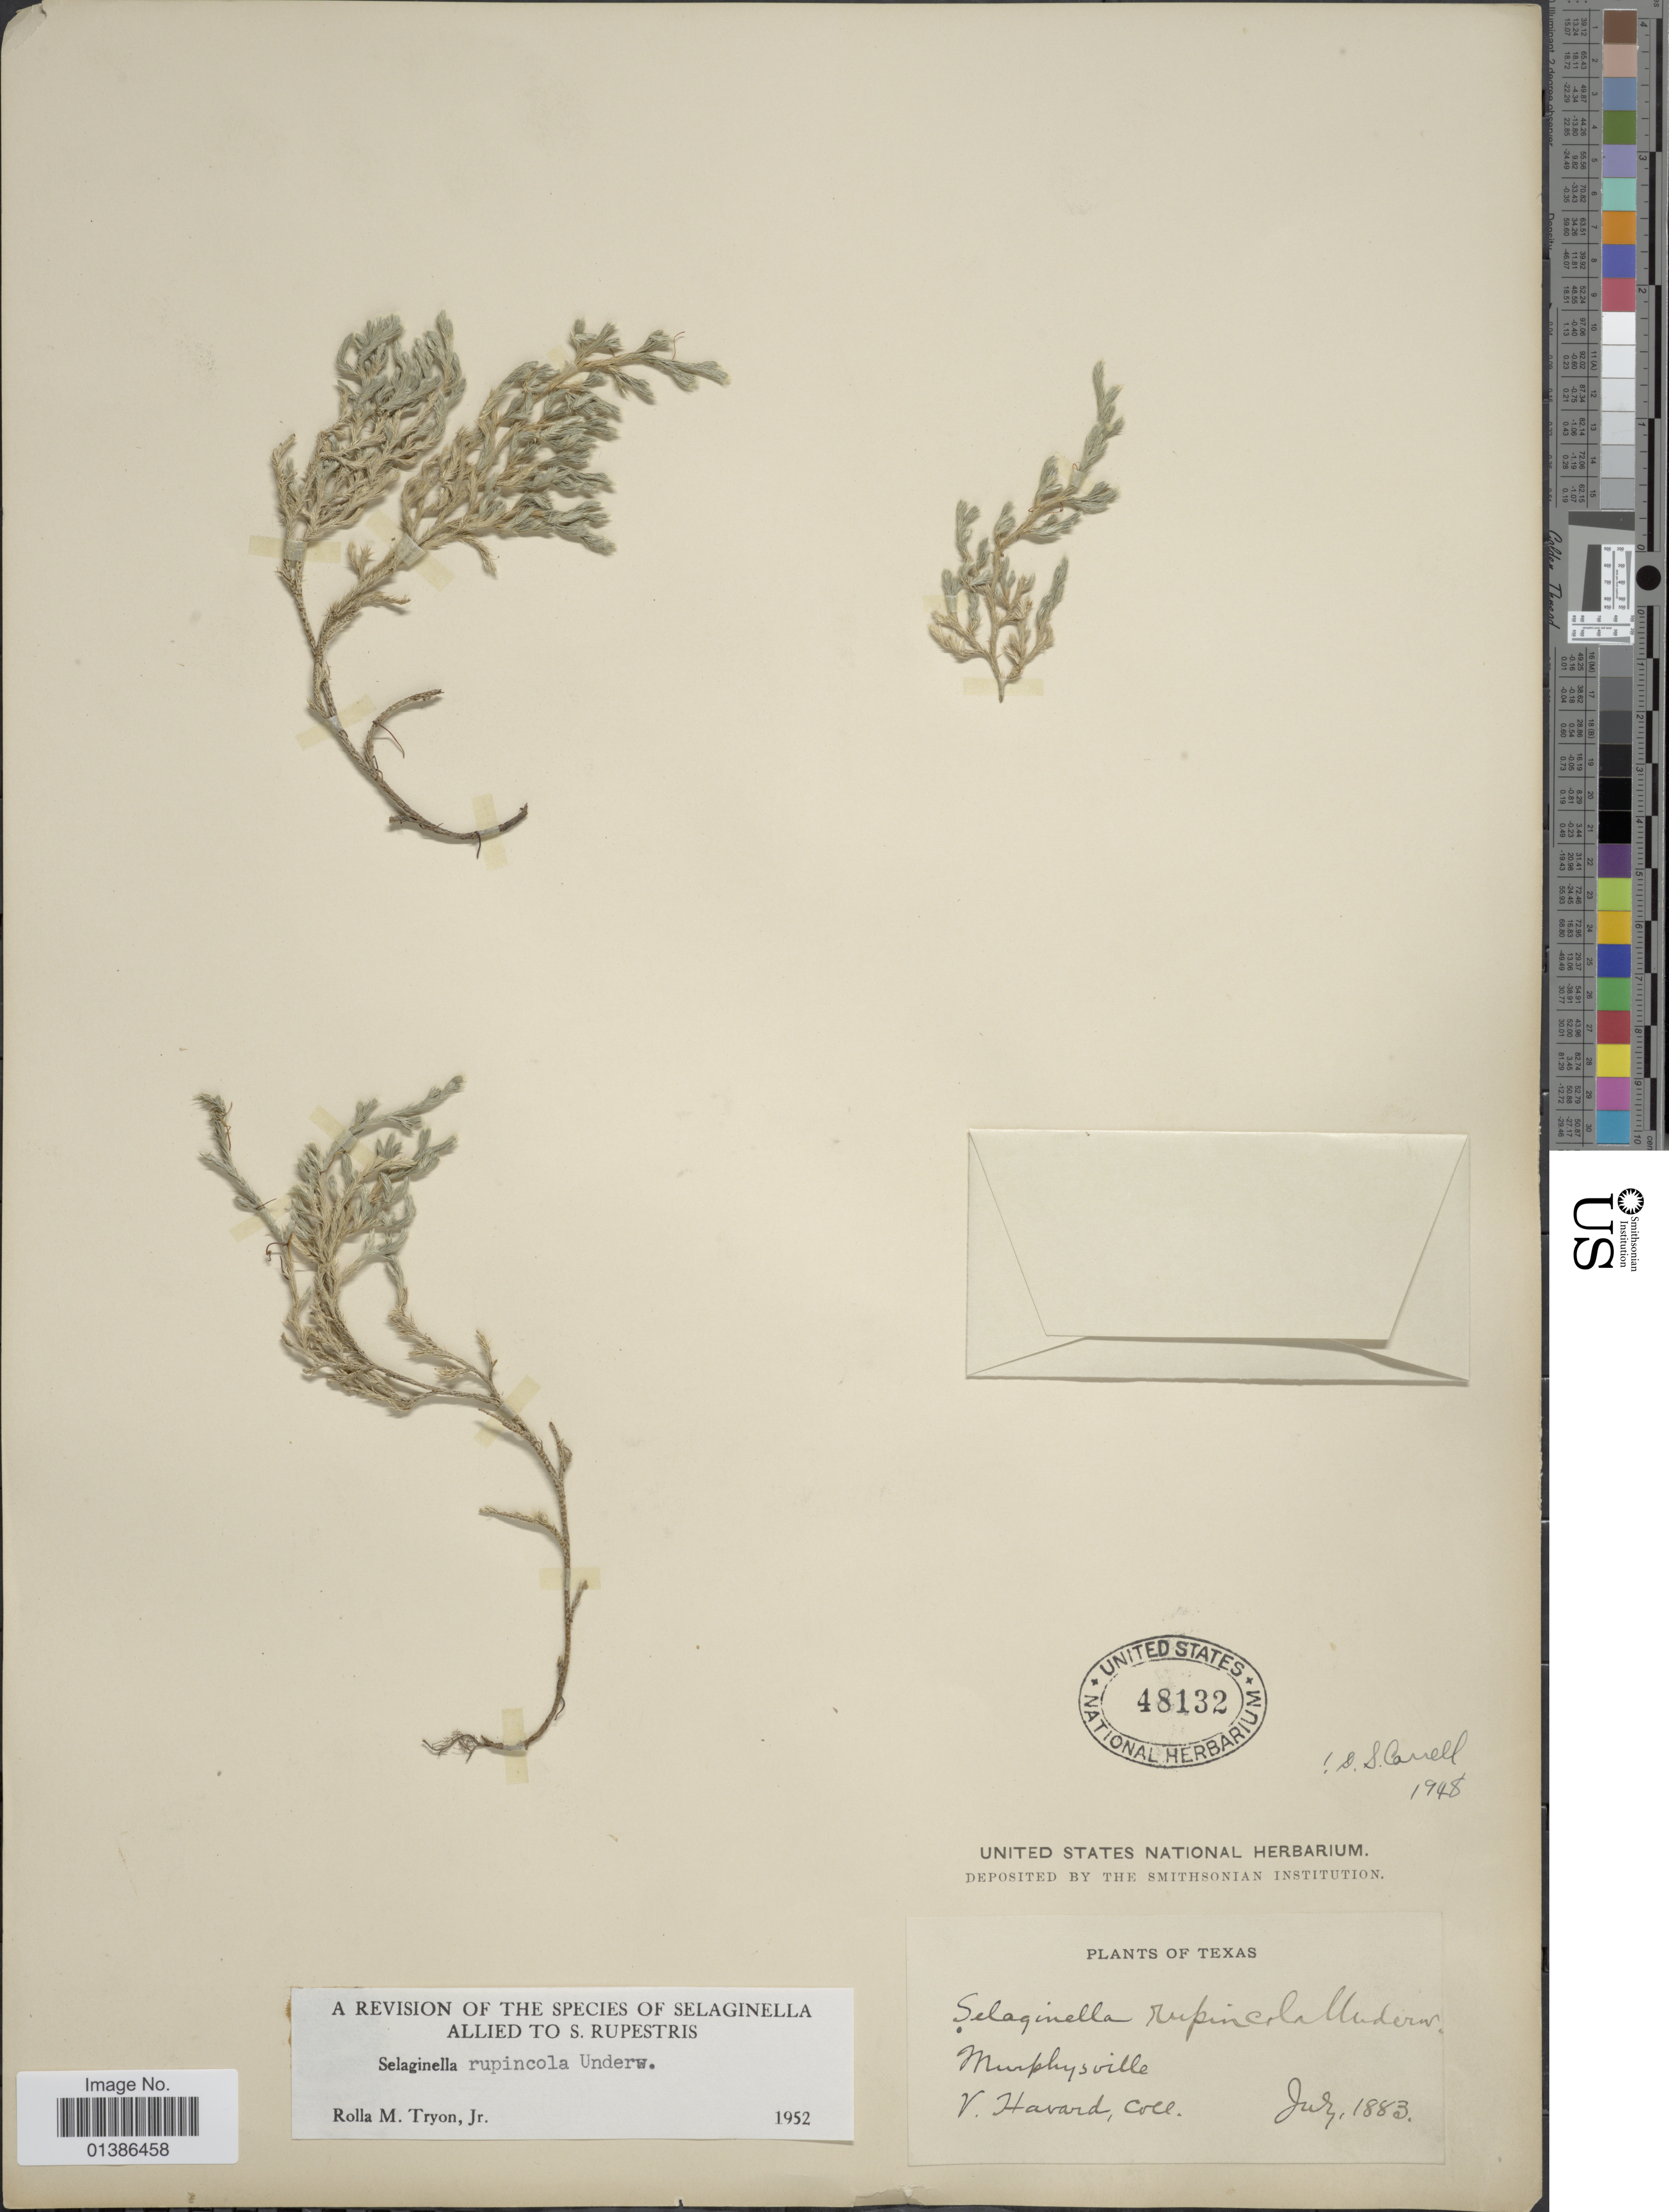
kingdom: Plantae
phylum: Tracheophyta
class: Lycopodiopsida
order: Selaginellales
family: Selaginellaceae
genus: Selaginella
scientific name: Selaginella rupincola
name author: Underw.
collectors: V. Havard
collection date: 1883-07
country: United States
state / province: Texas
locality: Murphysville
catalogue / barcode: US 48132